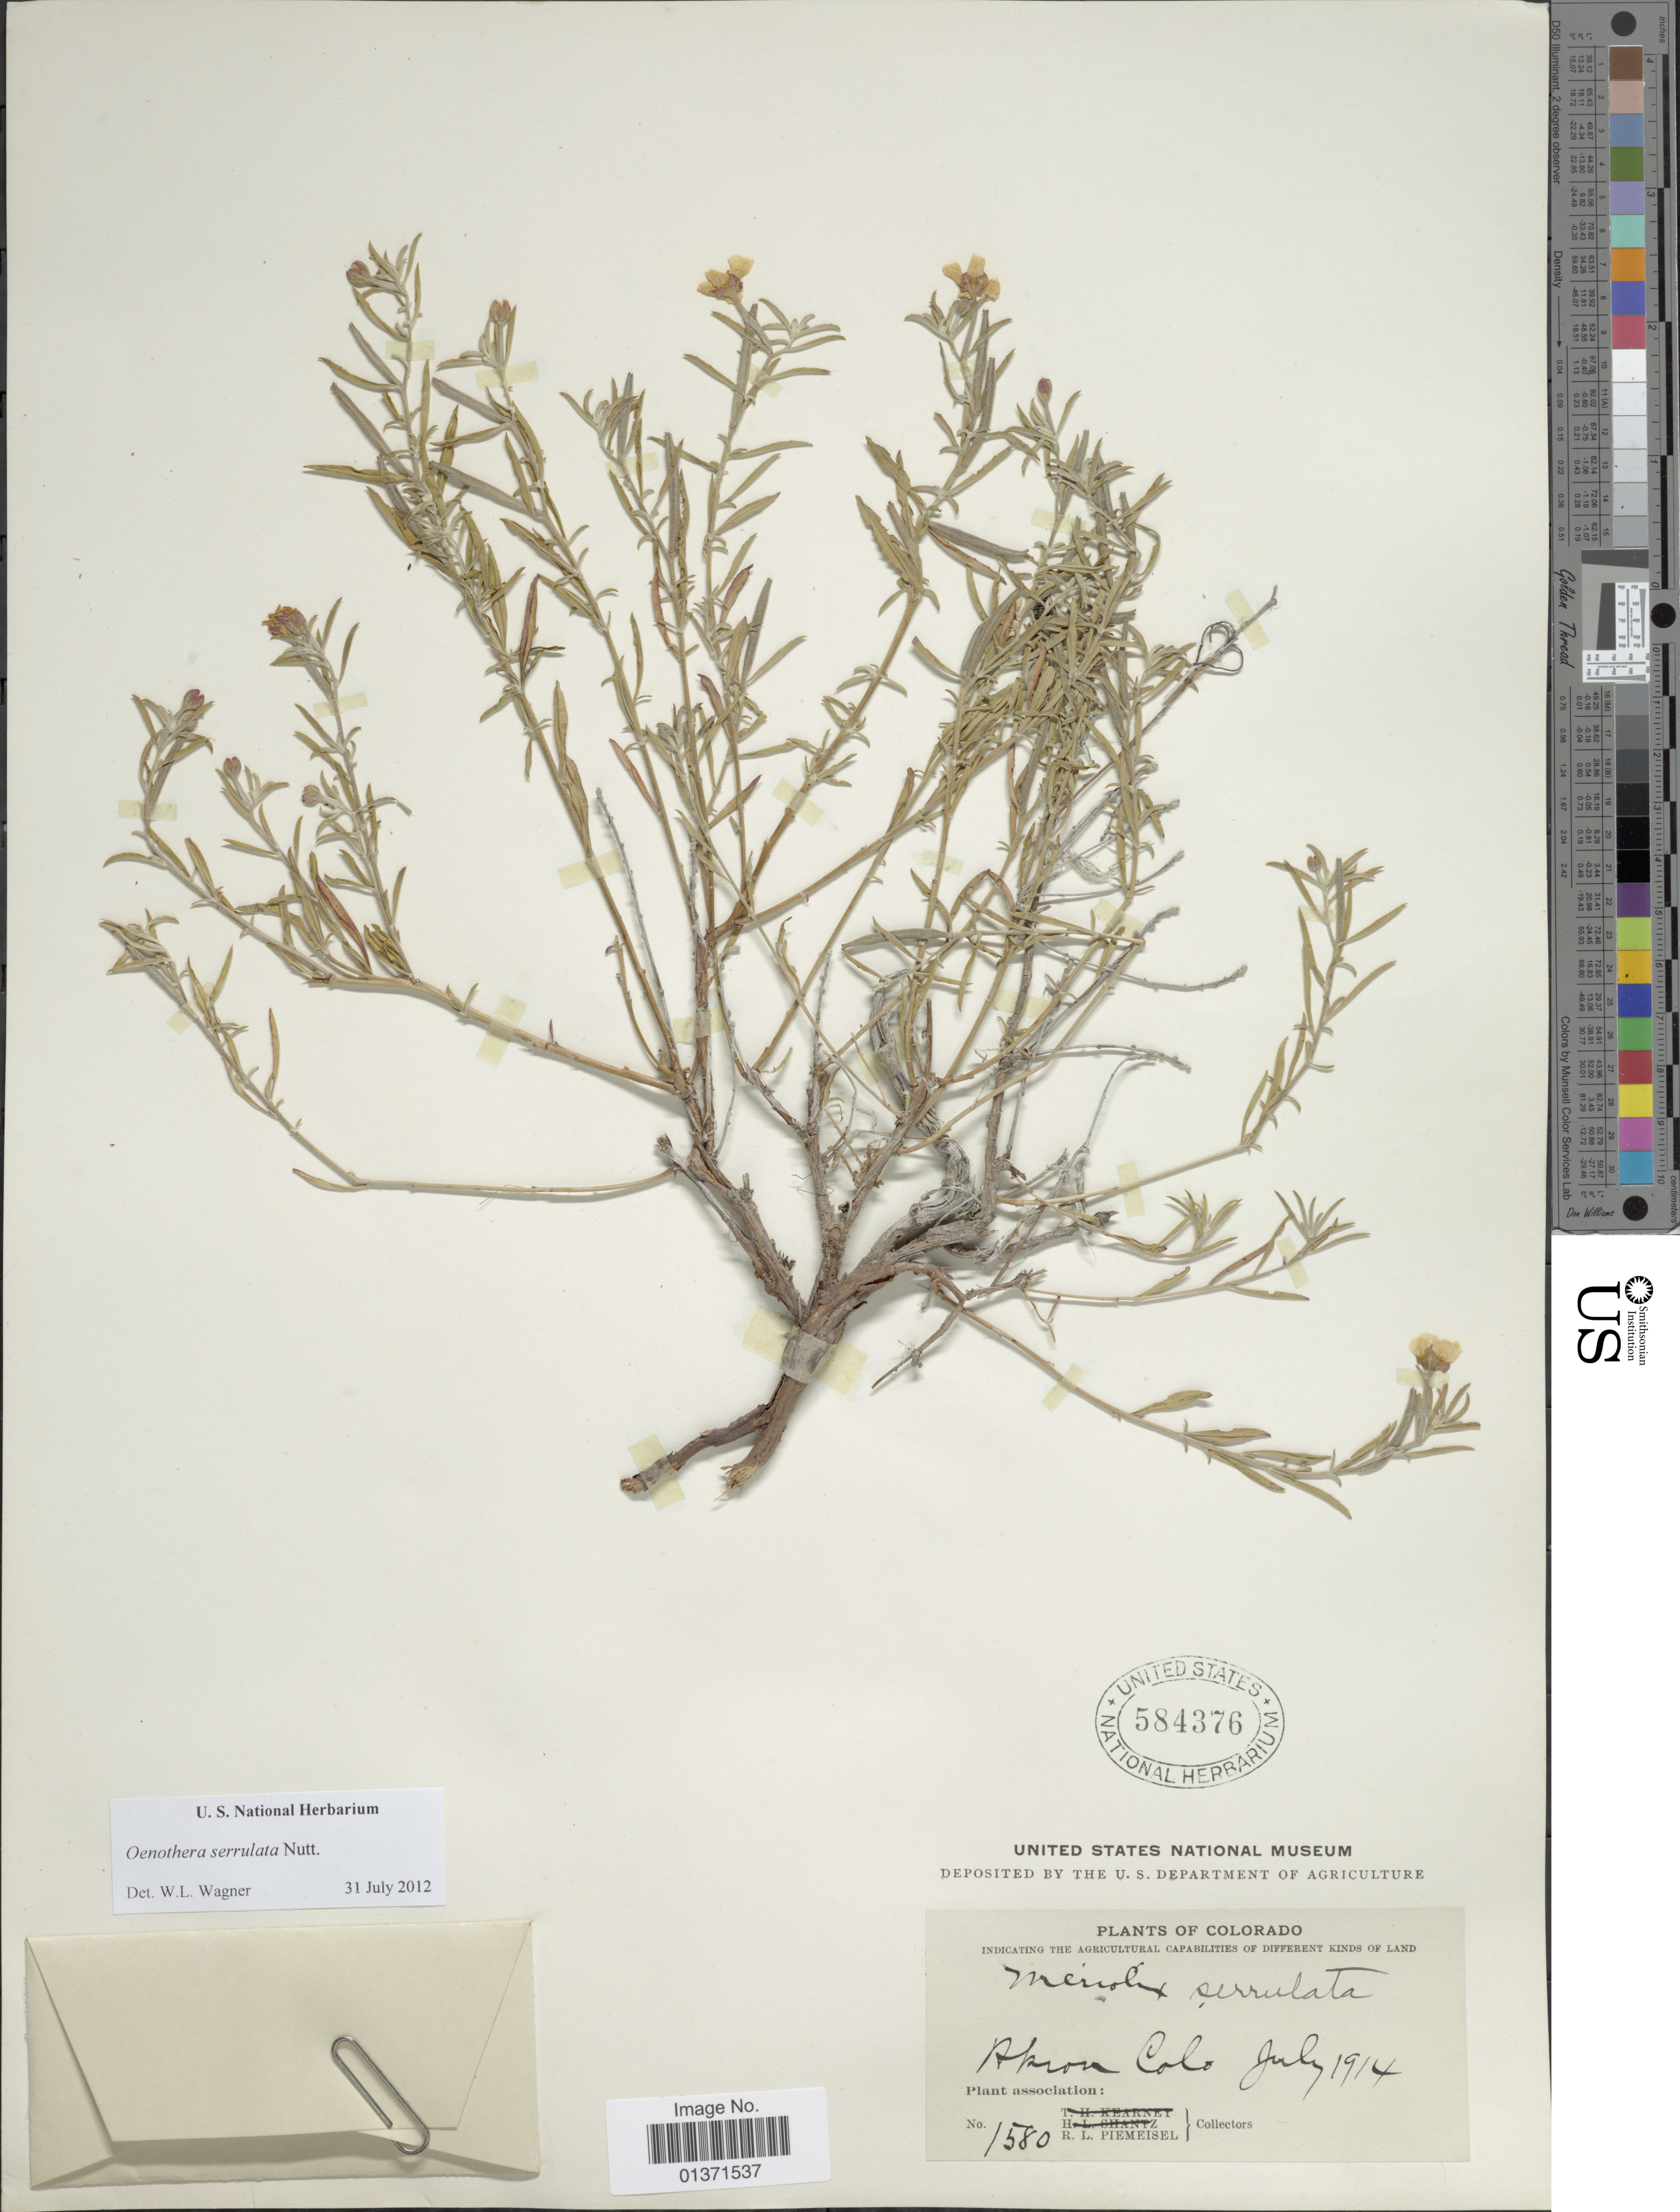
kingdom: Plantae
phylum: Tracheophyta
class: Magnoliopsida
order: Myrtales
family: Onagraceae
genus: Oenothera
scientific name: Oenothera serrulata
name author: Nutt.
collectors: R. L. Piemeisel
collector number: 1580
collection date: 1914-07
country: United States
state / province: Colorado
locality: Akron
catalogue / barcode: US 584376